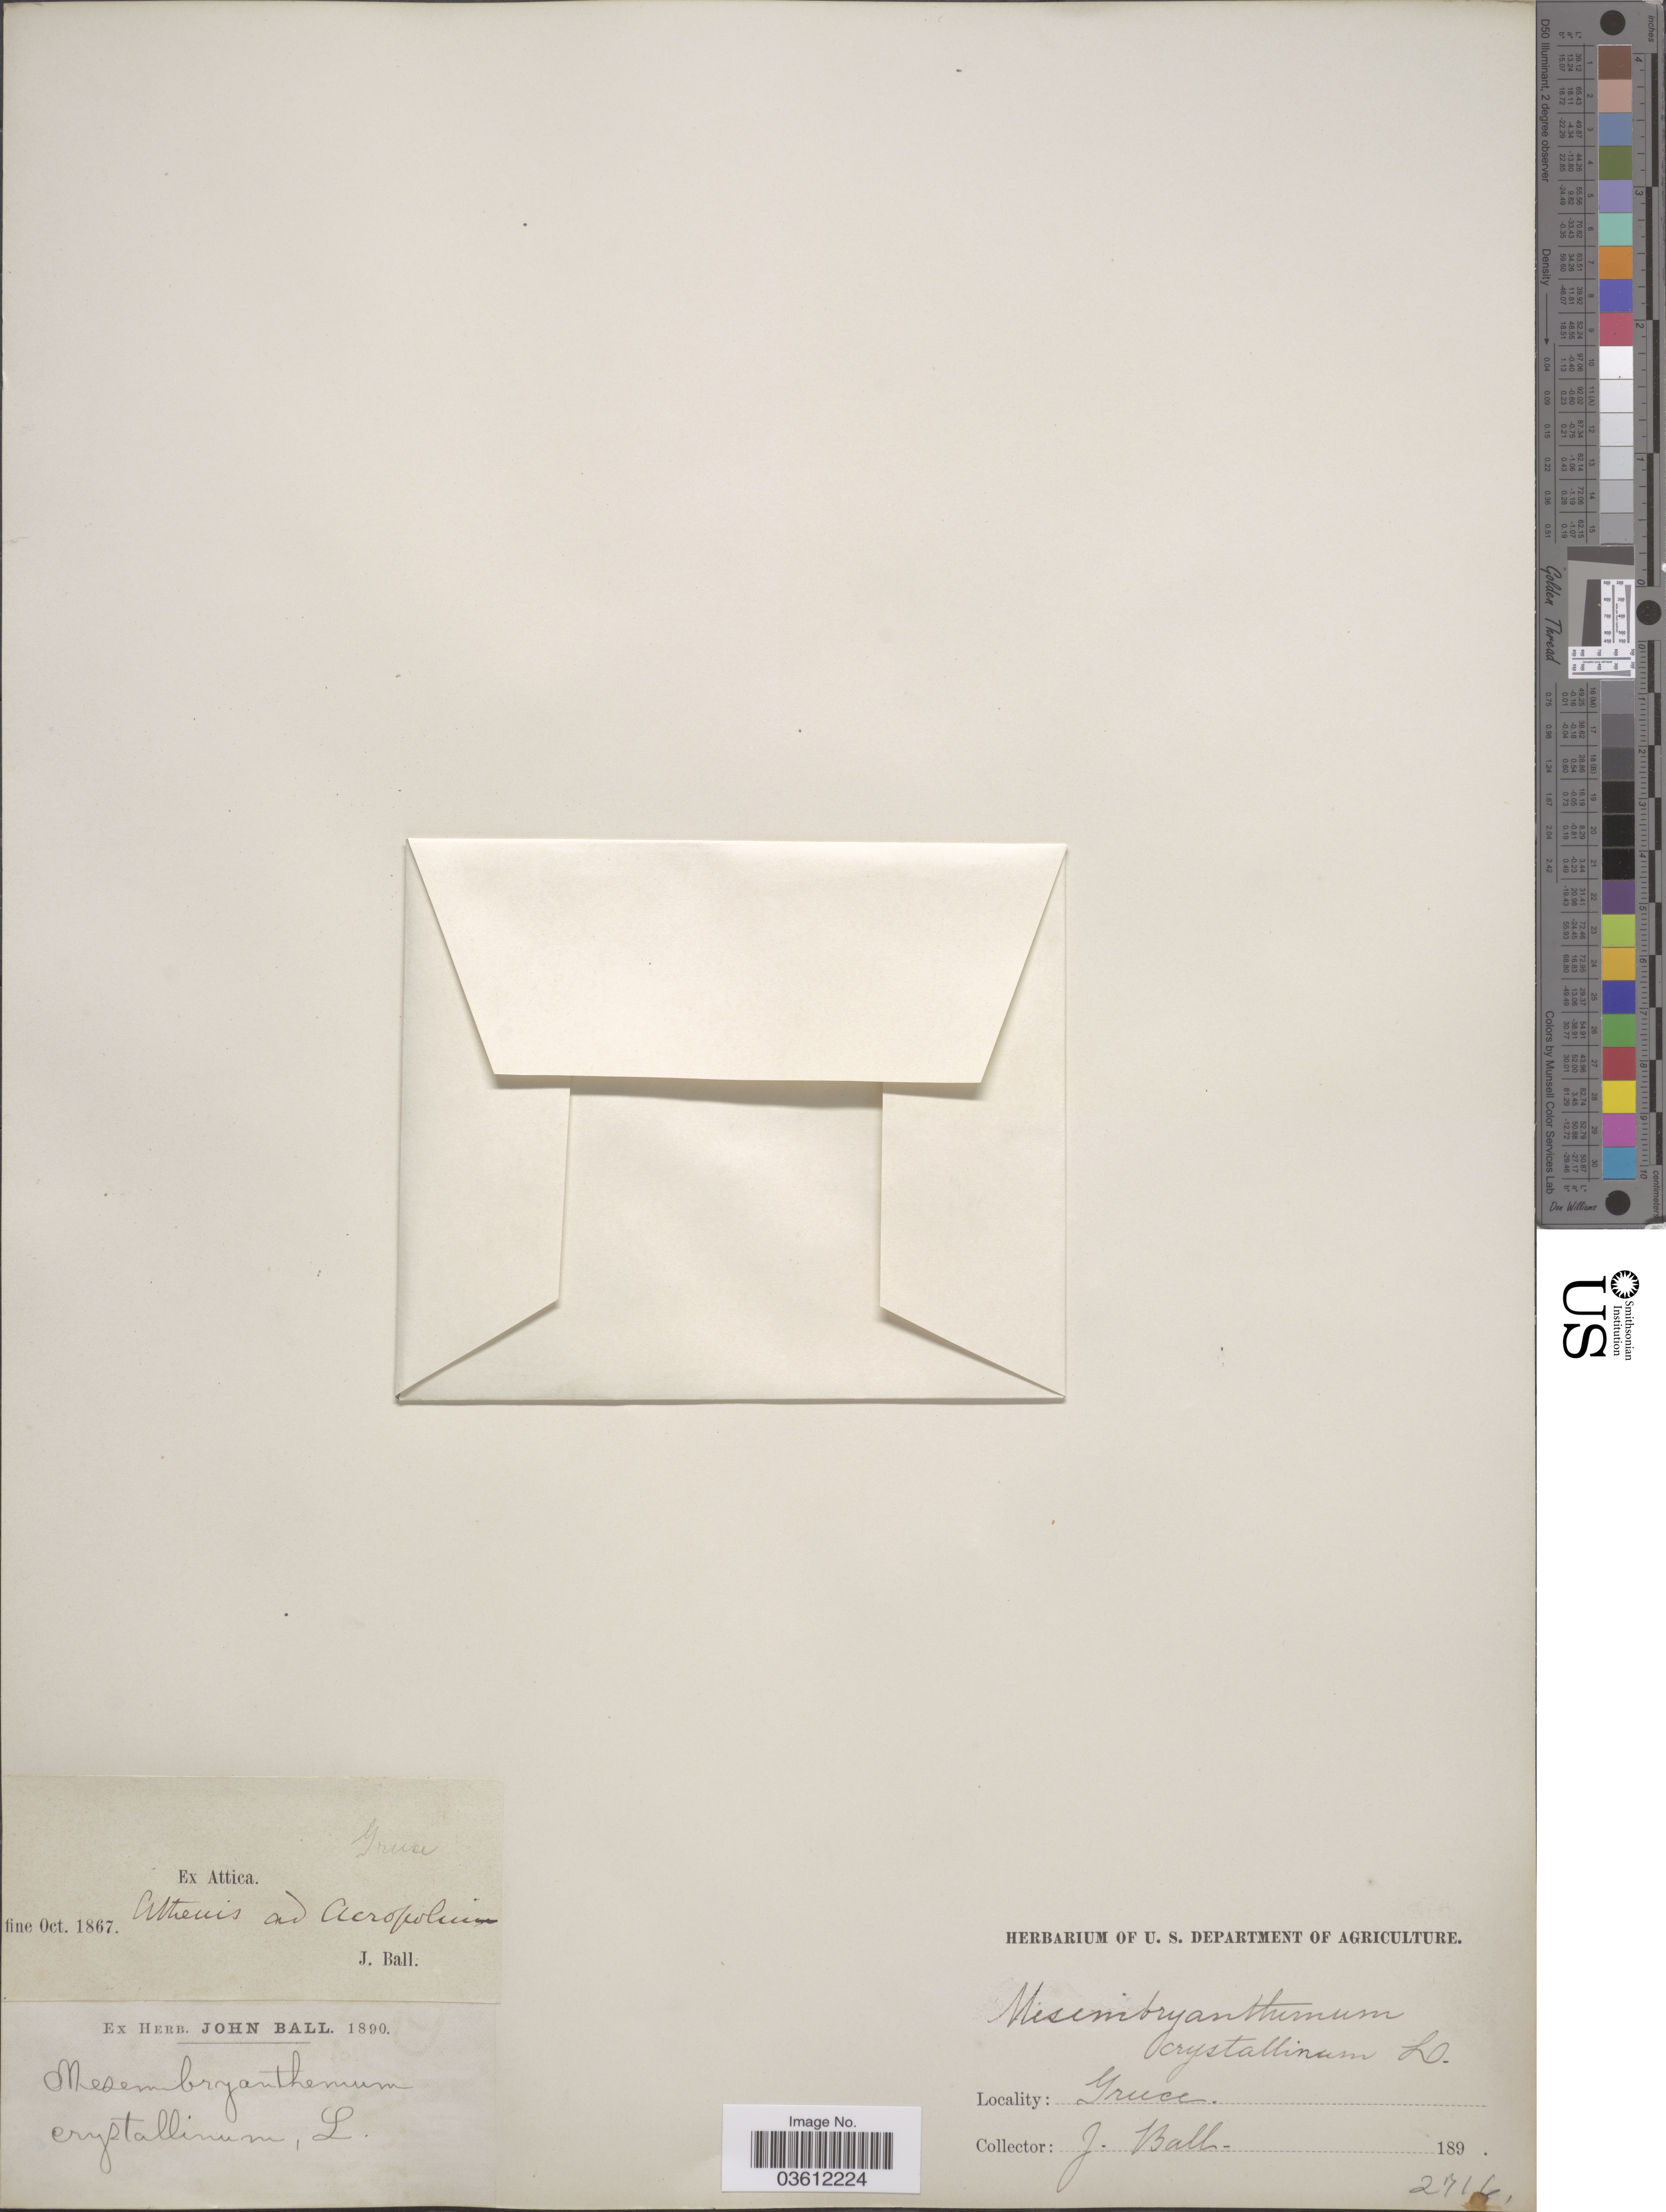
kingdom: Plantae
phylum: Tracheophyta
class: Magnoliopsida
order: Caryophyllales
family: Aizoaceae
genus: Mesembryanthemum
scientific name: Mesembryanthemum crystallinum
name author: L.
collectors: J. Ball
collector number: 2716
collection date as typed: fine Oct. 1867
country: Greece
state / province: Attica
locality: Ex Attica.